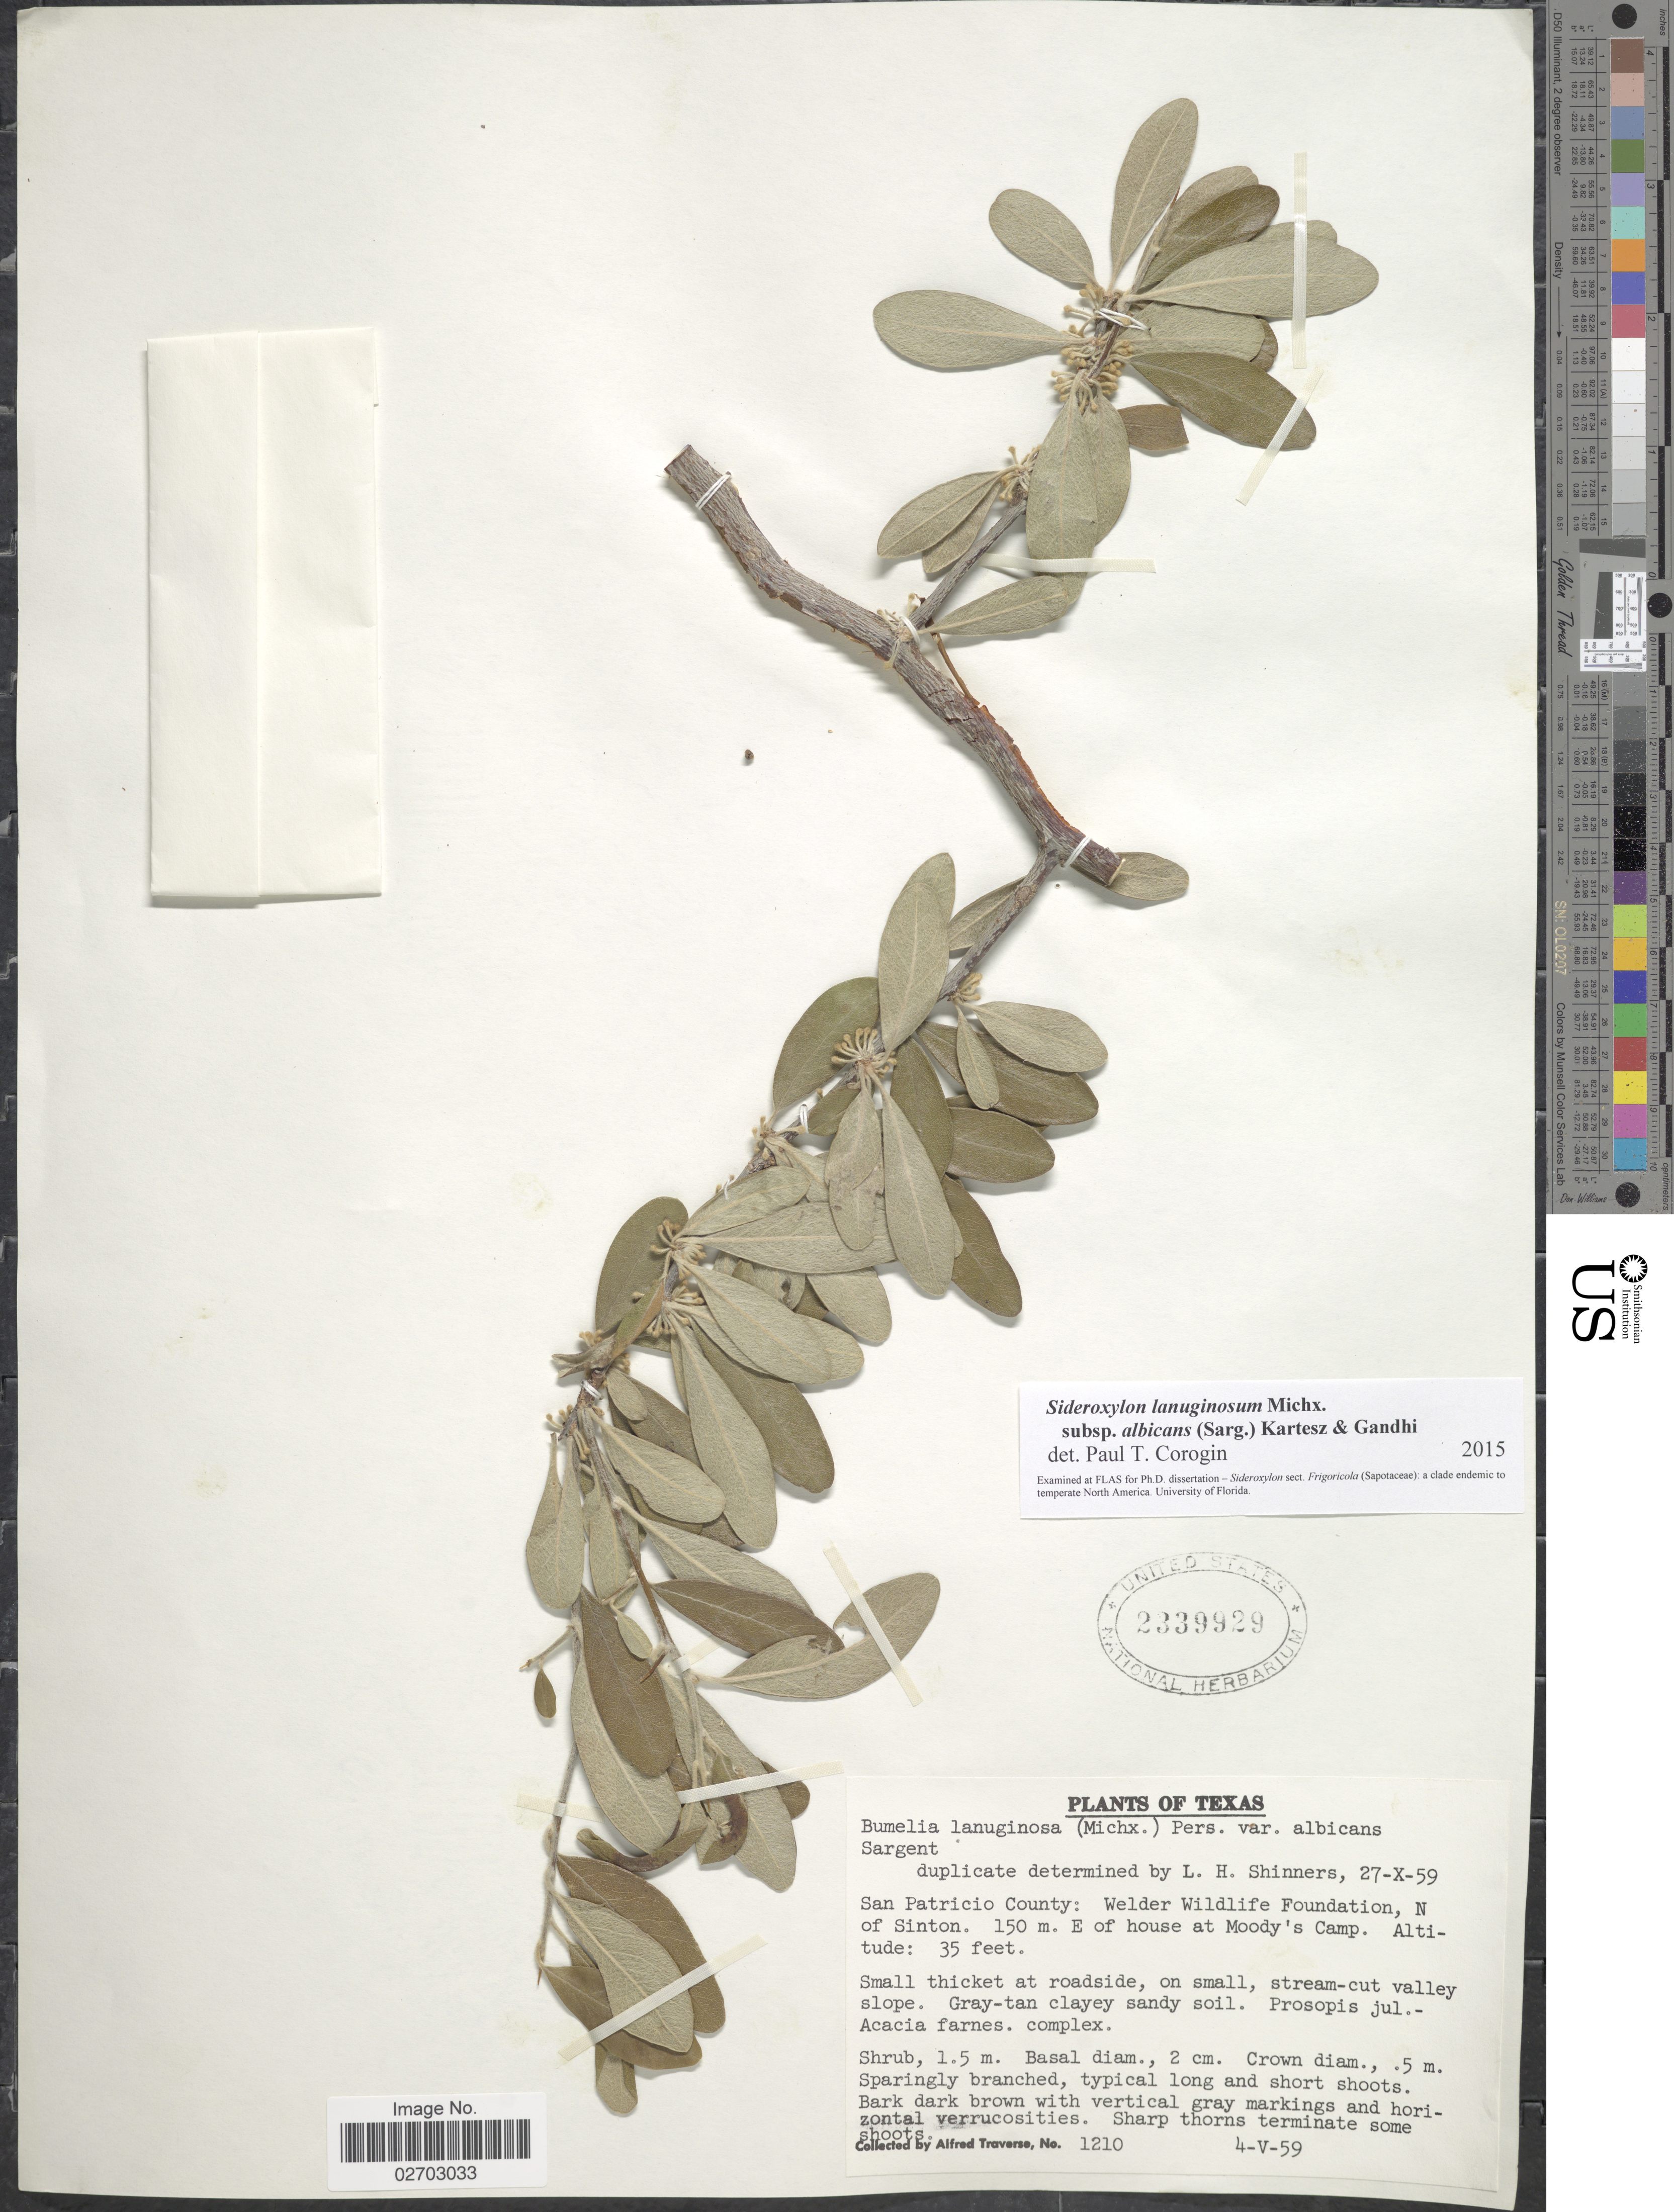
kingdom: Plantae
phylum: Tracheophyta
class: Magnoliopsida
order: Ericales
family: Sapotaceae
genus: Sideroxylon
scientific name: Sideroxylon lanuginosum subsp. albicans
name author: (Sarg.) Kartesz & Gandhi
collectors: A. Traverse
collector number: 1210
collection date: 1959-05-04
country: United States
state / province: Texas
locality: San Patricio County: Welder Wildlife Foundation, N of Sinton, 150 m. E. of house at Moody's Camp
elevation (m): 11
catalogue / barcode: US 2339929